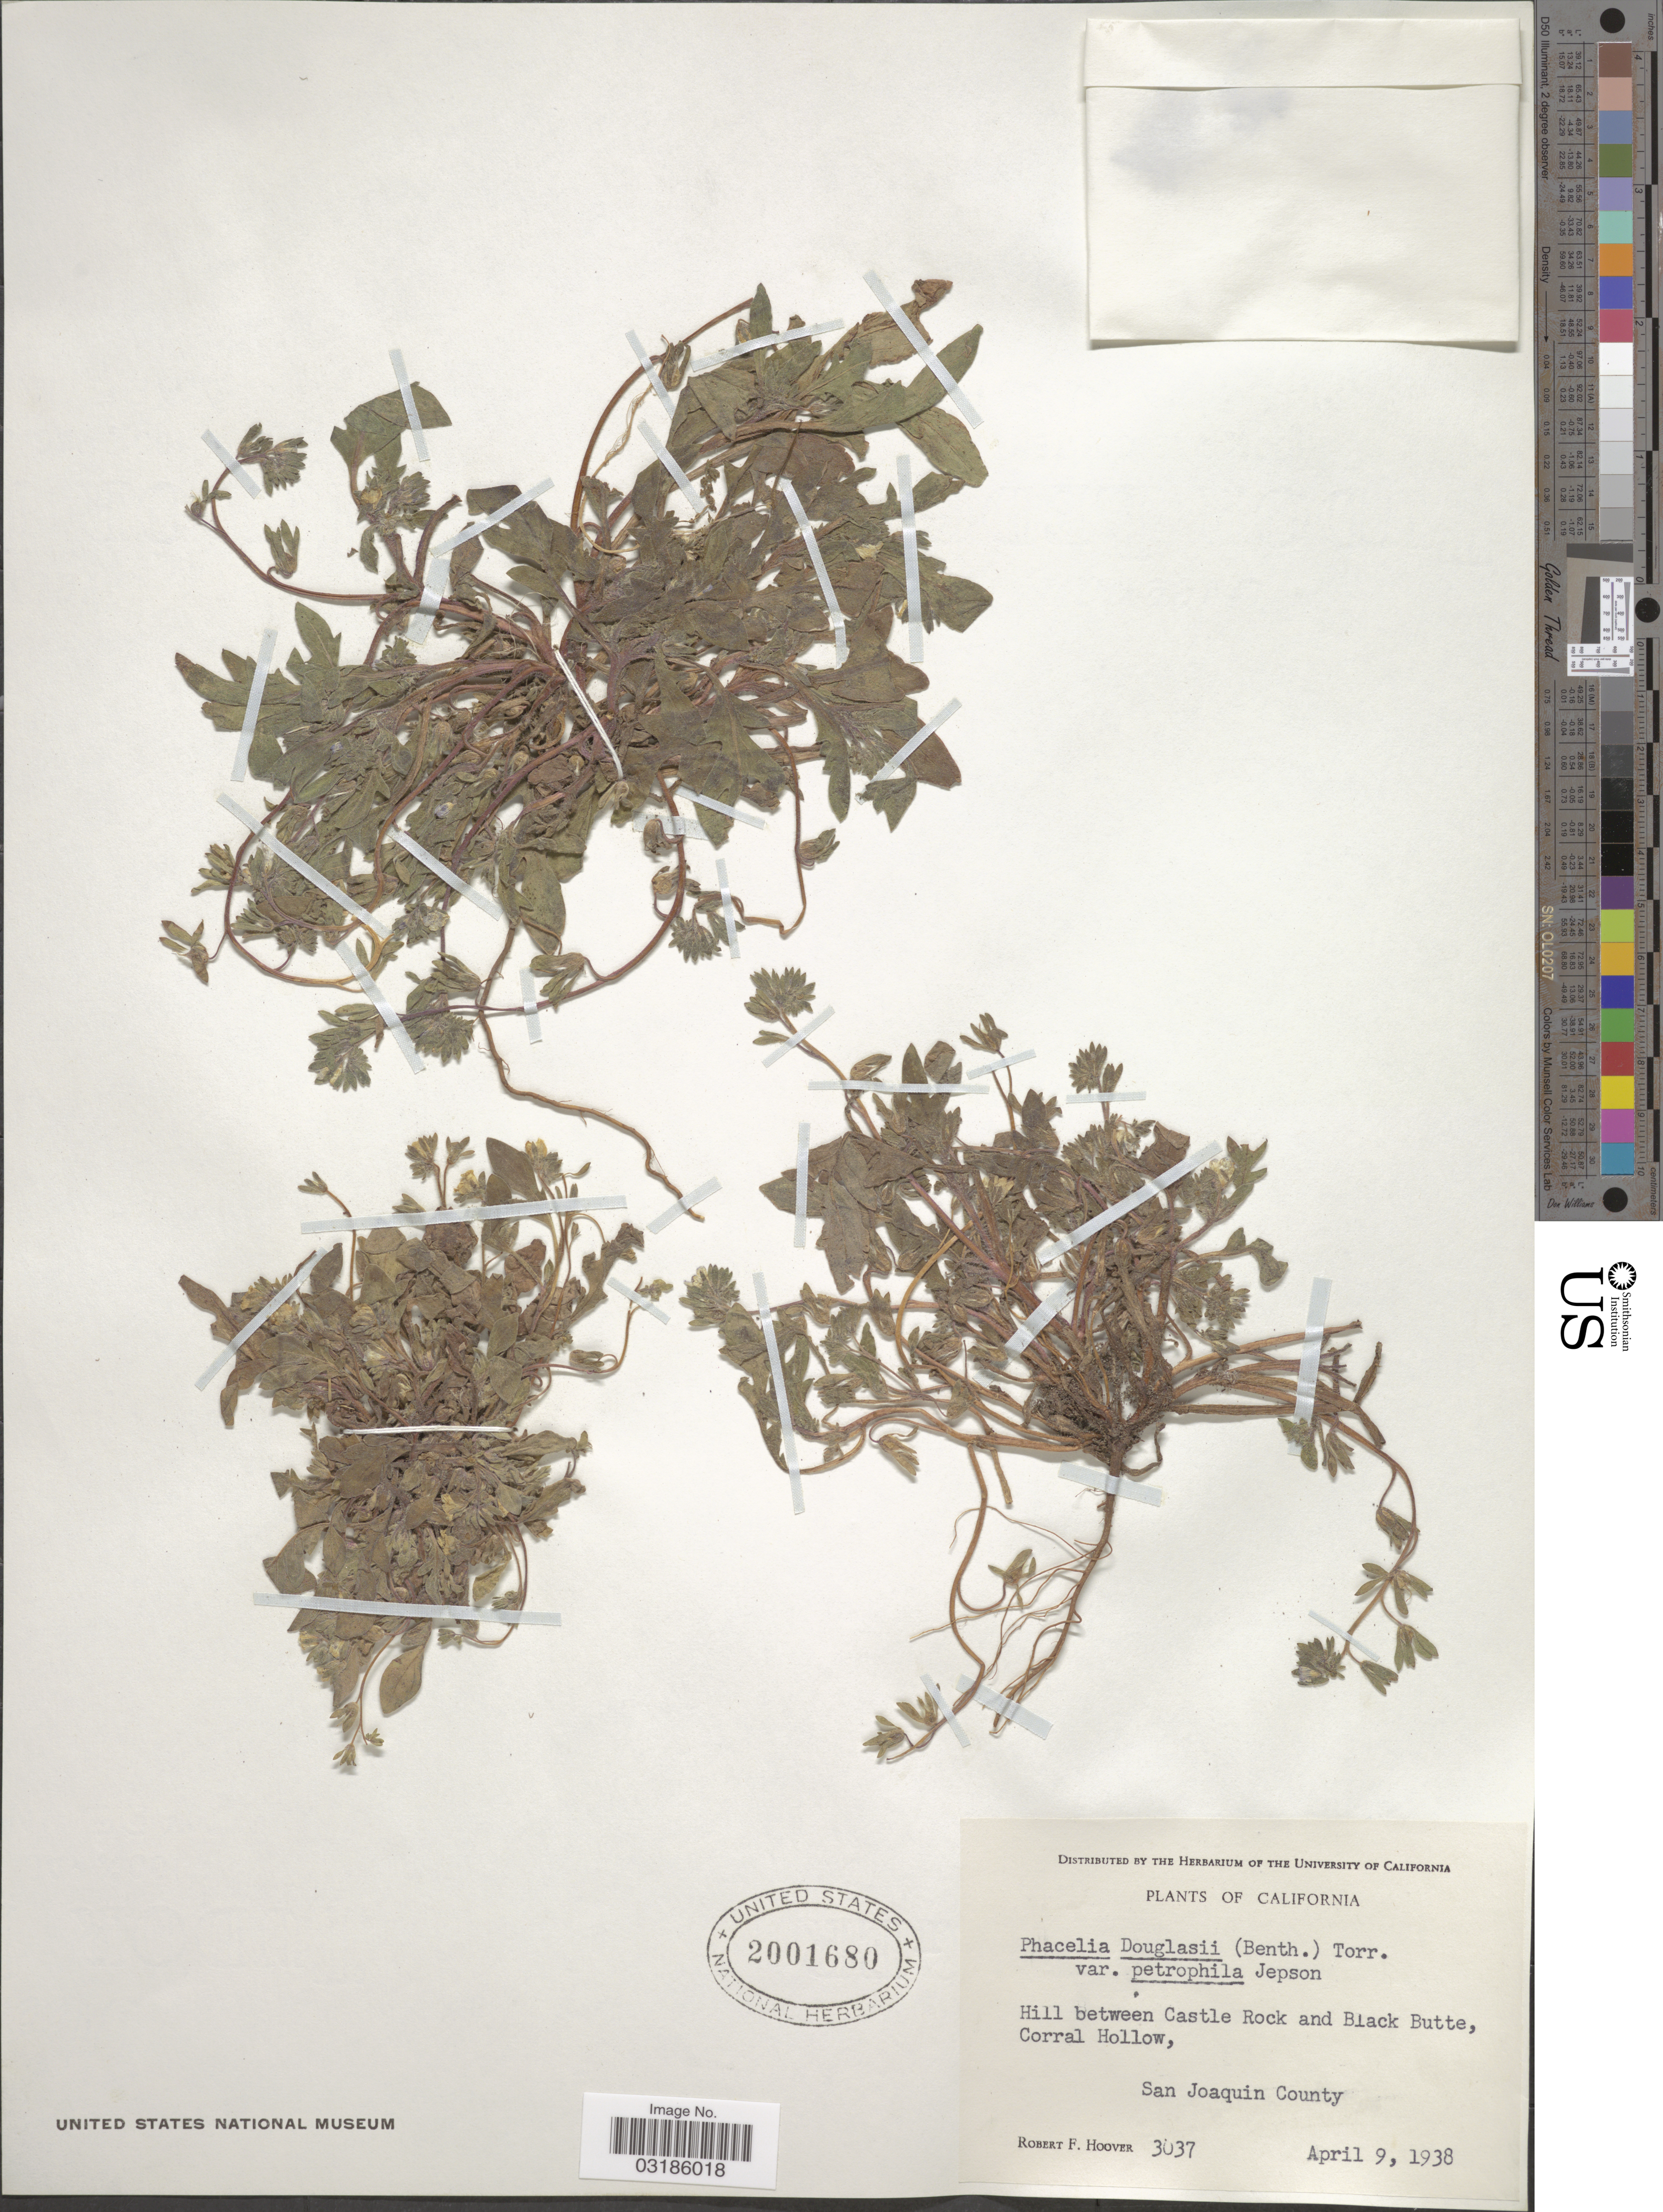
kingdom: Plantae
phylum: Tracheophyta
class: Magnoliopsida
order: Boraginales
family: Hydrophyllaceae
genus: Phacelia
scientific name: Phacelia douglasii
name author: (Benth.) Torr.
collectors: R. F. Hoover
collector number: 3037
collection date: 1938-04-09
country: United States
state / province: California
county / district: San Joaquin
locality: Hill between Castle Rock and Black Butte, Corral Hollow, San Joaquin County.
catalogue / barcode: US 2001680